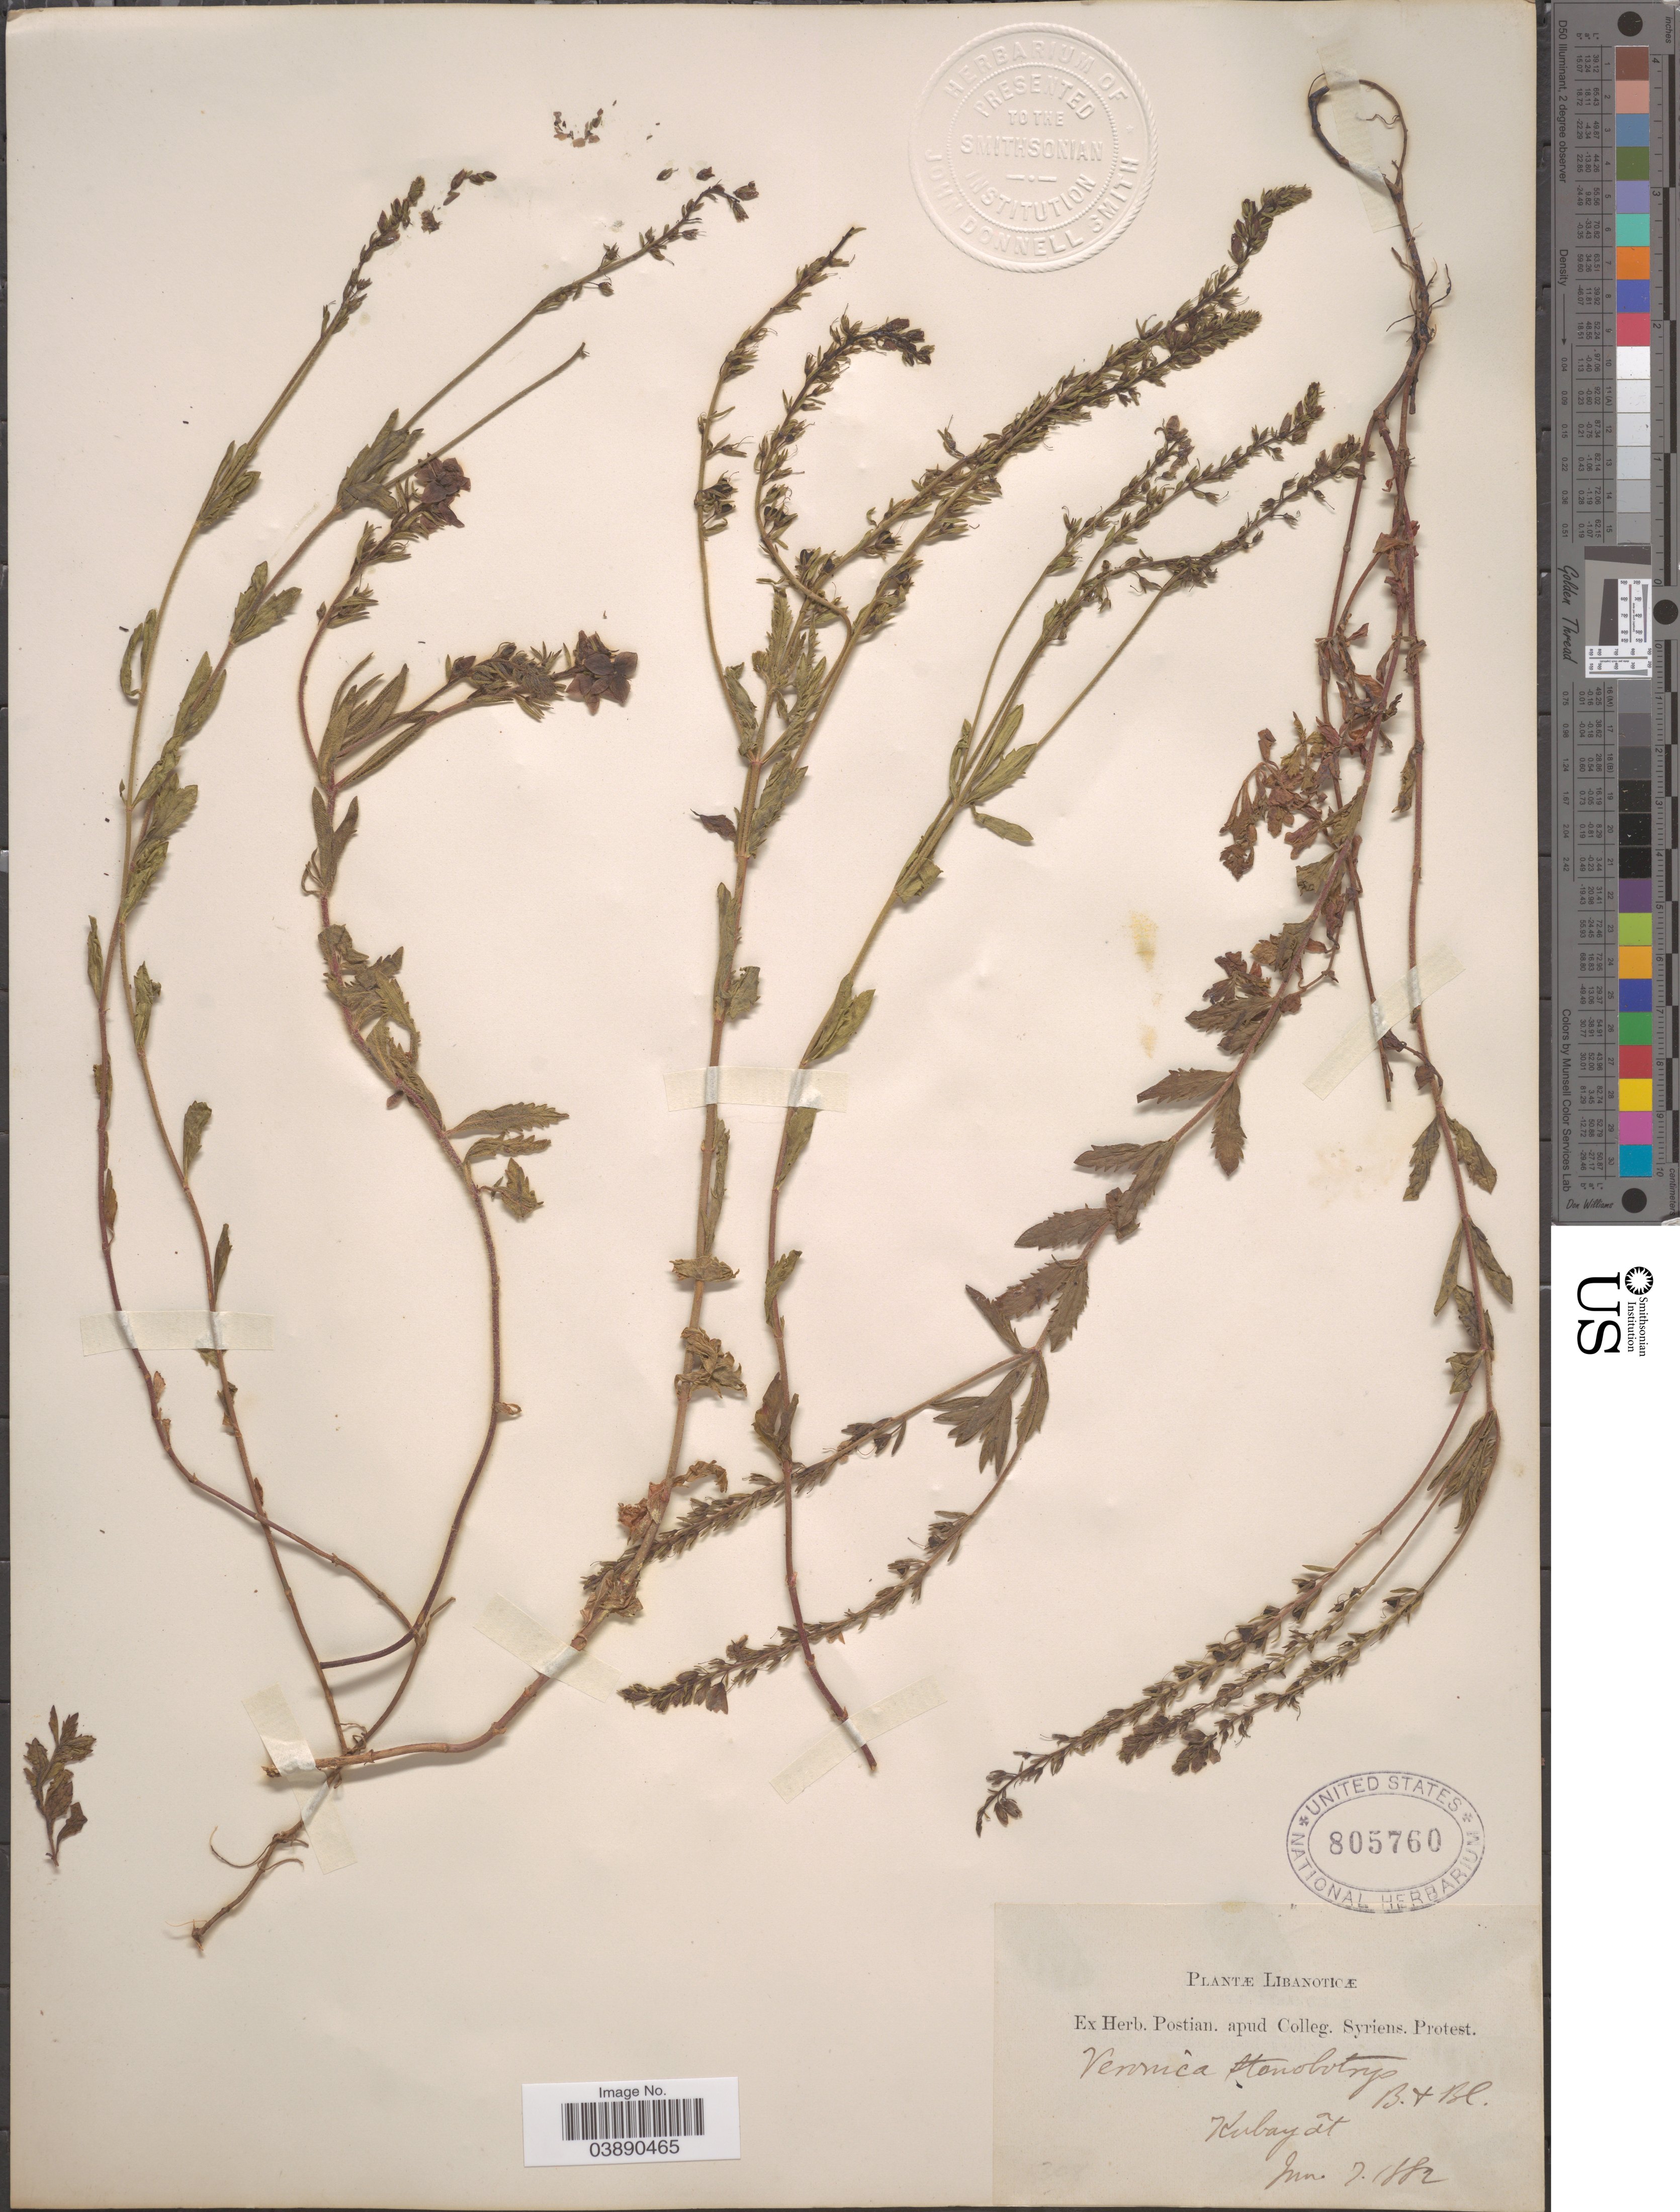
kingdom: Plantae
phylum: Tracheophyta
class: Magnoliopsida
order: Lamiales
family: Plantaginaceae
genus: Veronica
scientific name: Veronica stenobotrys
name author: Boiss. & C.I. Blanche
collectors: ex herb. Postian. apud Colleg. Syriens. Protest. USE "Fannie P. A. Shepard" (10308853) AS PRIMARY COLLECTOR INSTEAD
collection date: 1882-07-07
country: Lebanon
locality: Libanoticæ. Kubayat.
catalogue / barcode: US 805760